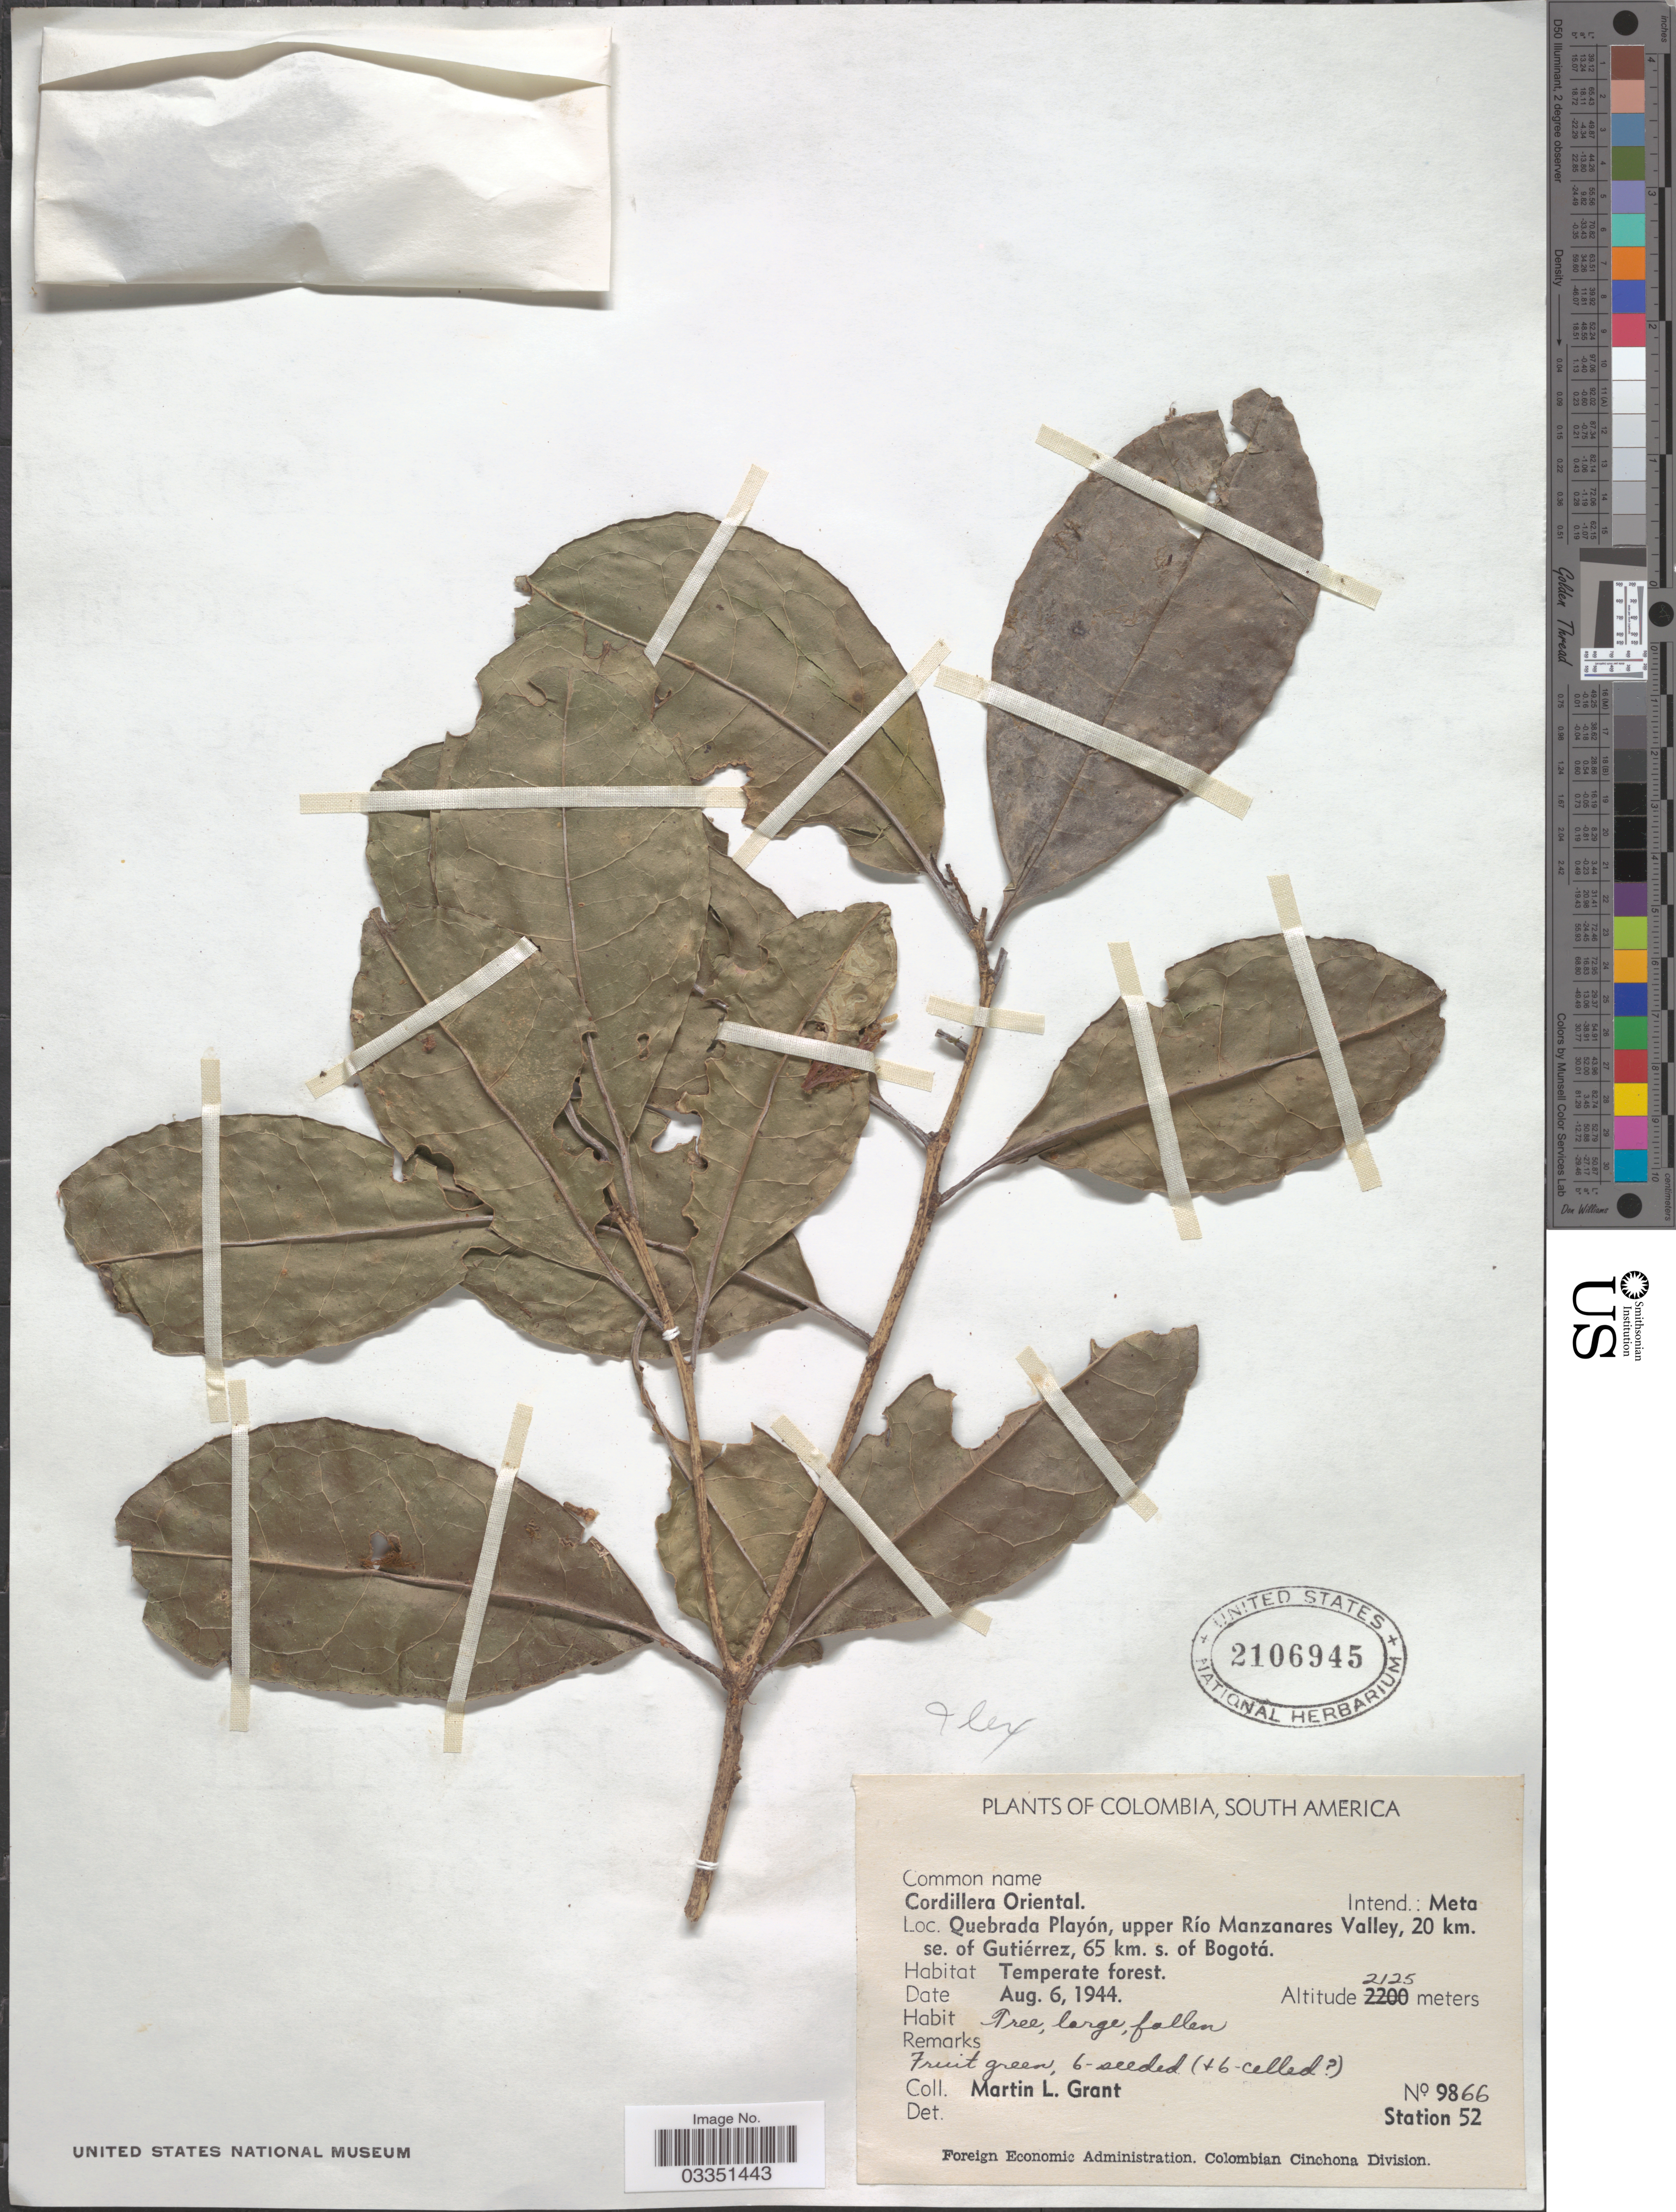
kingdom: Plantae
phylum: Tracheophyta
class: Magnoliopsida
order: Aquifoliales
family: Aquifoliaceae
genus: Ilex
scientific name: Ilex sp.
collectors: M. L. Grant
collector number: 9866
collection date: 1944-08-06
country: Colombia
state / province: Meta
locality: Cordillera Oriental. Intend.: Meta. Quebrada Playón, upper Río Manzanares Valley, 20 km. se. of Guttiérrez, 65 km. s. of Bogotá.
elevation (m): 2125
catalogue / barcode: US 2106945